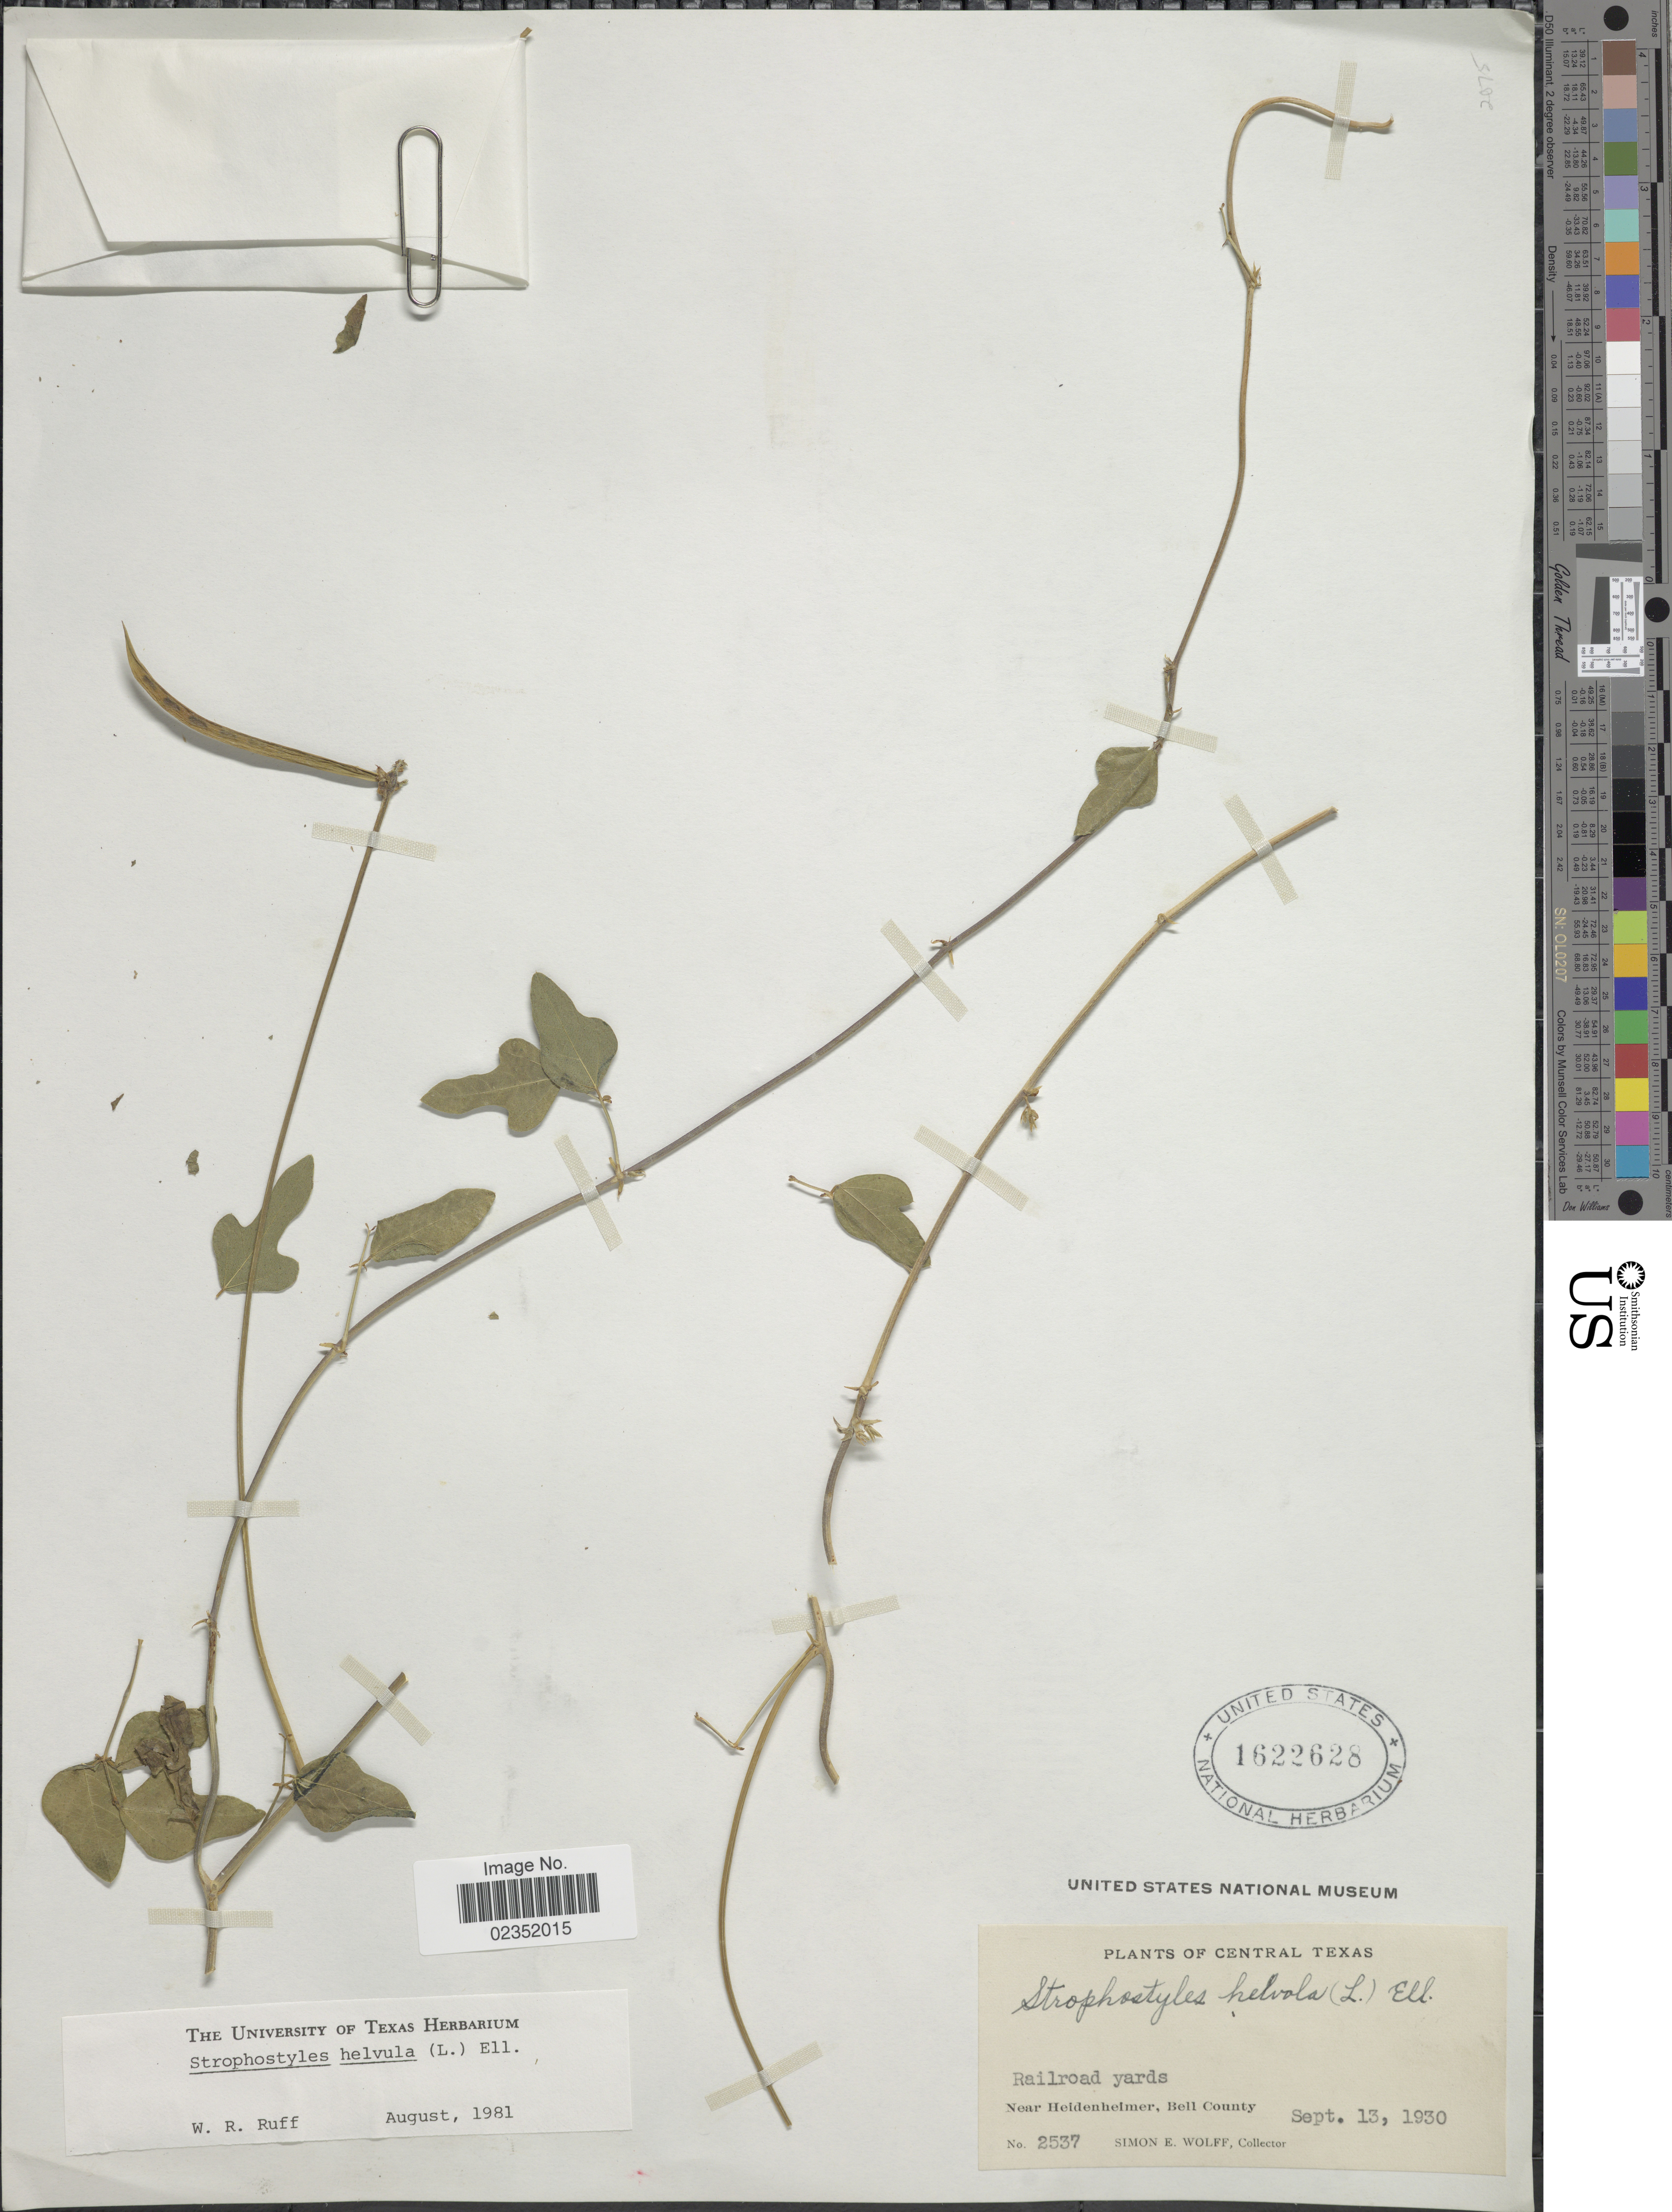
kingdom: Plantae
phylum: Tracheophyta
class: Magnoliopsida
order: Fabales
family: Fabaceae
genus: Strophostyles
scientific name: Strophostyles helvola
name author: (L.) Elliott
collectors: S. E. Wolff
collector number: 2537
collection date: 1930-09-13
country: United States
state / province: Texas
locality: Central Texas, Railroad yards, near Heidenheimer, Bell County.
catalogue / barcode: US 1622628